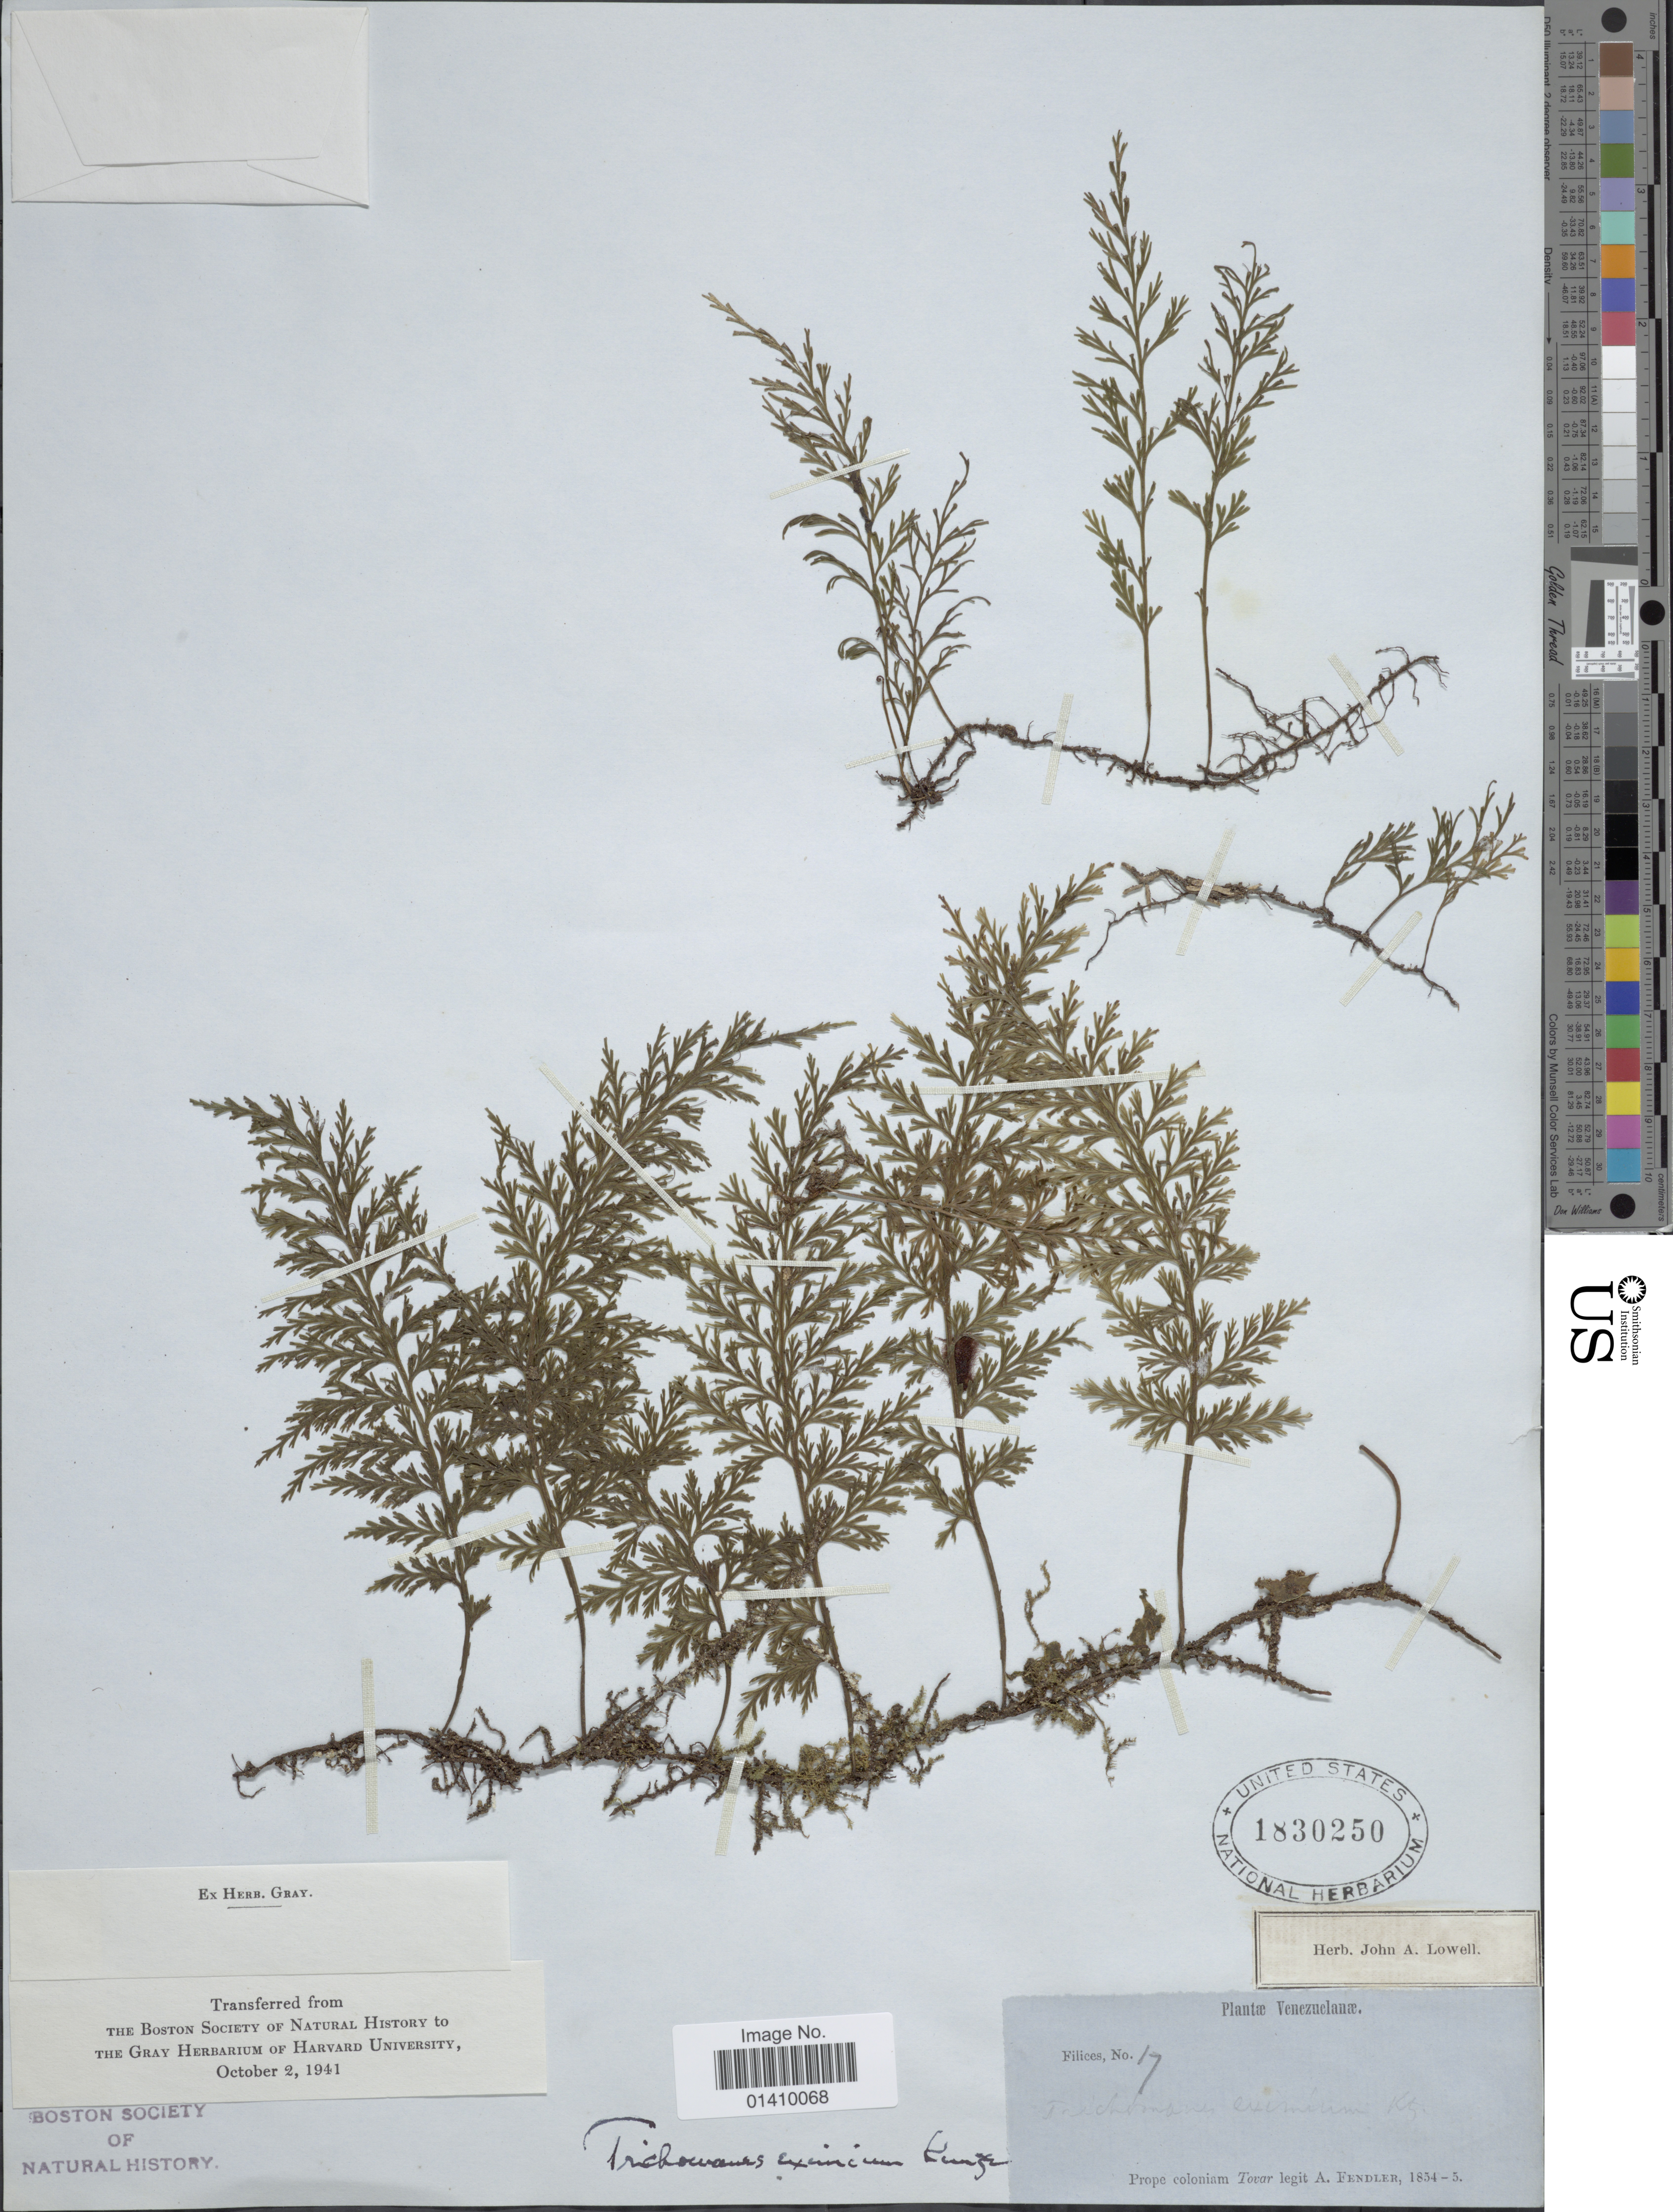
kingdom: Plantae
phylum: Tracheophyta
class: Polypodiopsida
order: Hymenophyllales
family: Hymenophyllaceae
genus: Polyphlebium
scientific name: Polyphlebium diaphanum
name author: (Kunth) Ebihara & Dubuisson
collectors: A. Fendler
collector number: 17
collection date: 1854/1855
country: Venezuela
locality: Prope coloniam Tovar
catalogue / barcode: US 1830250